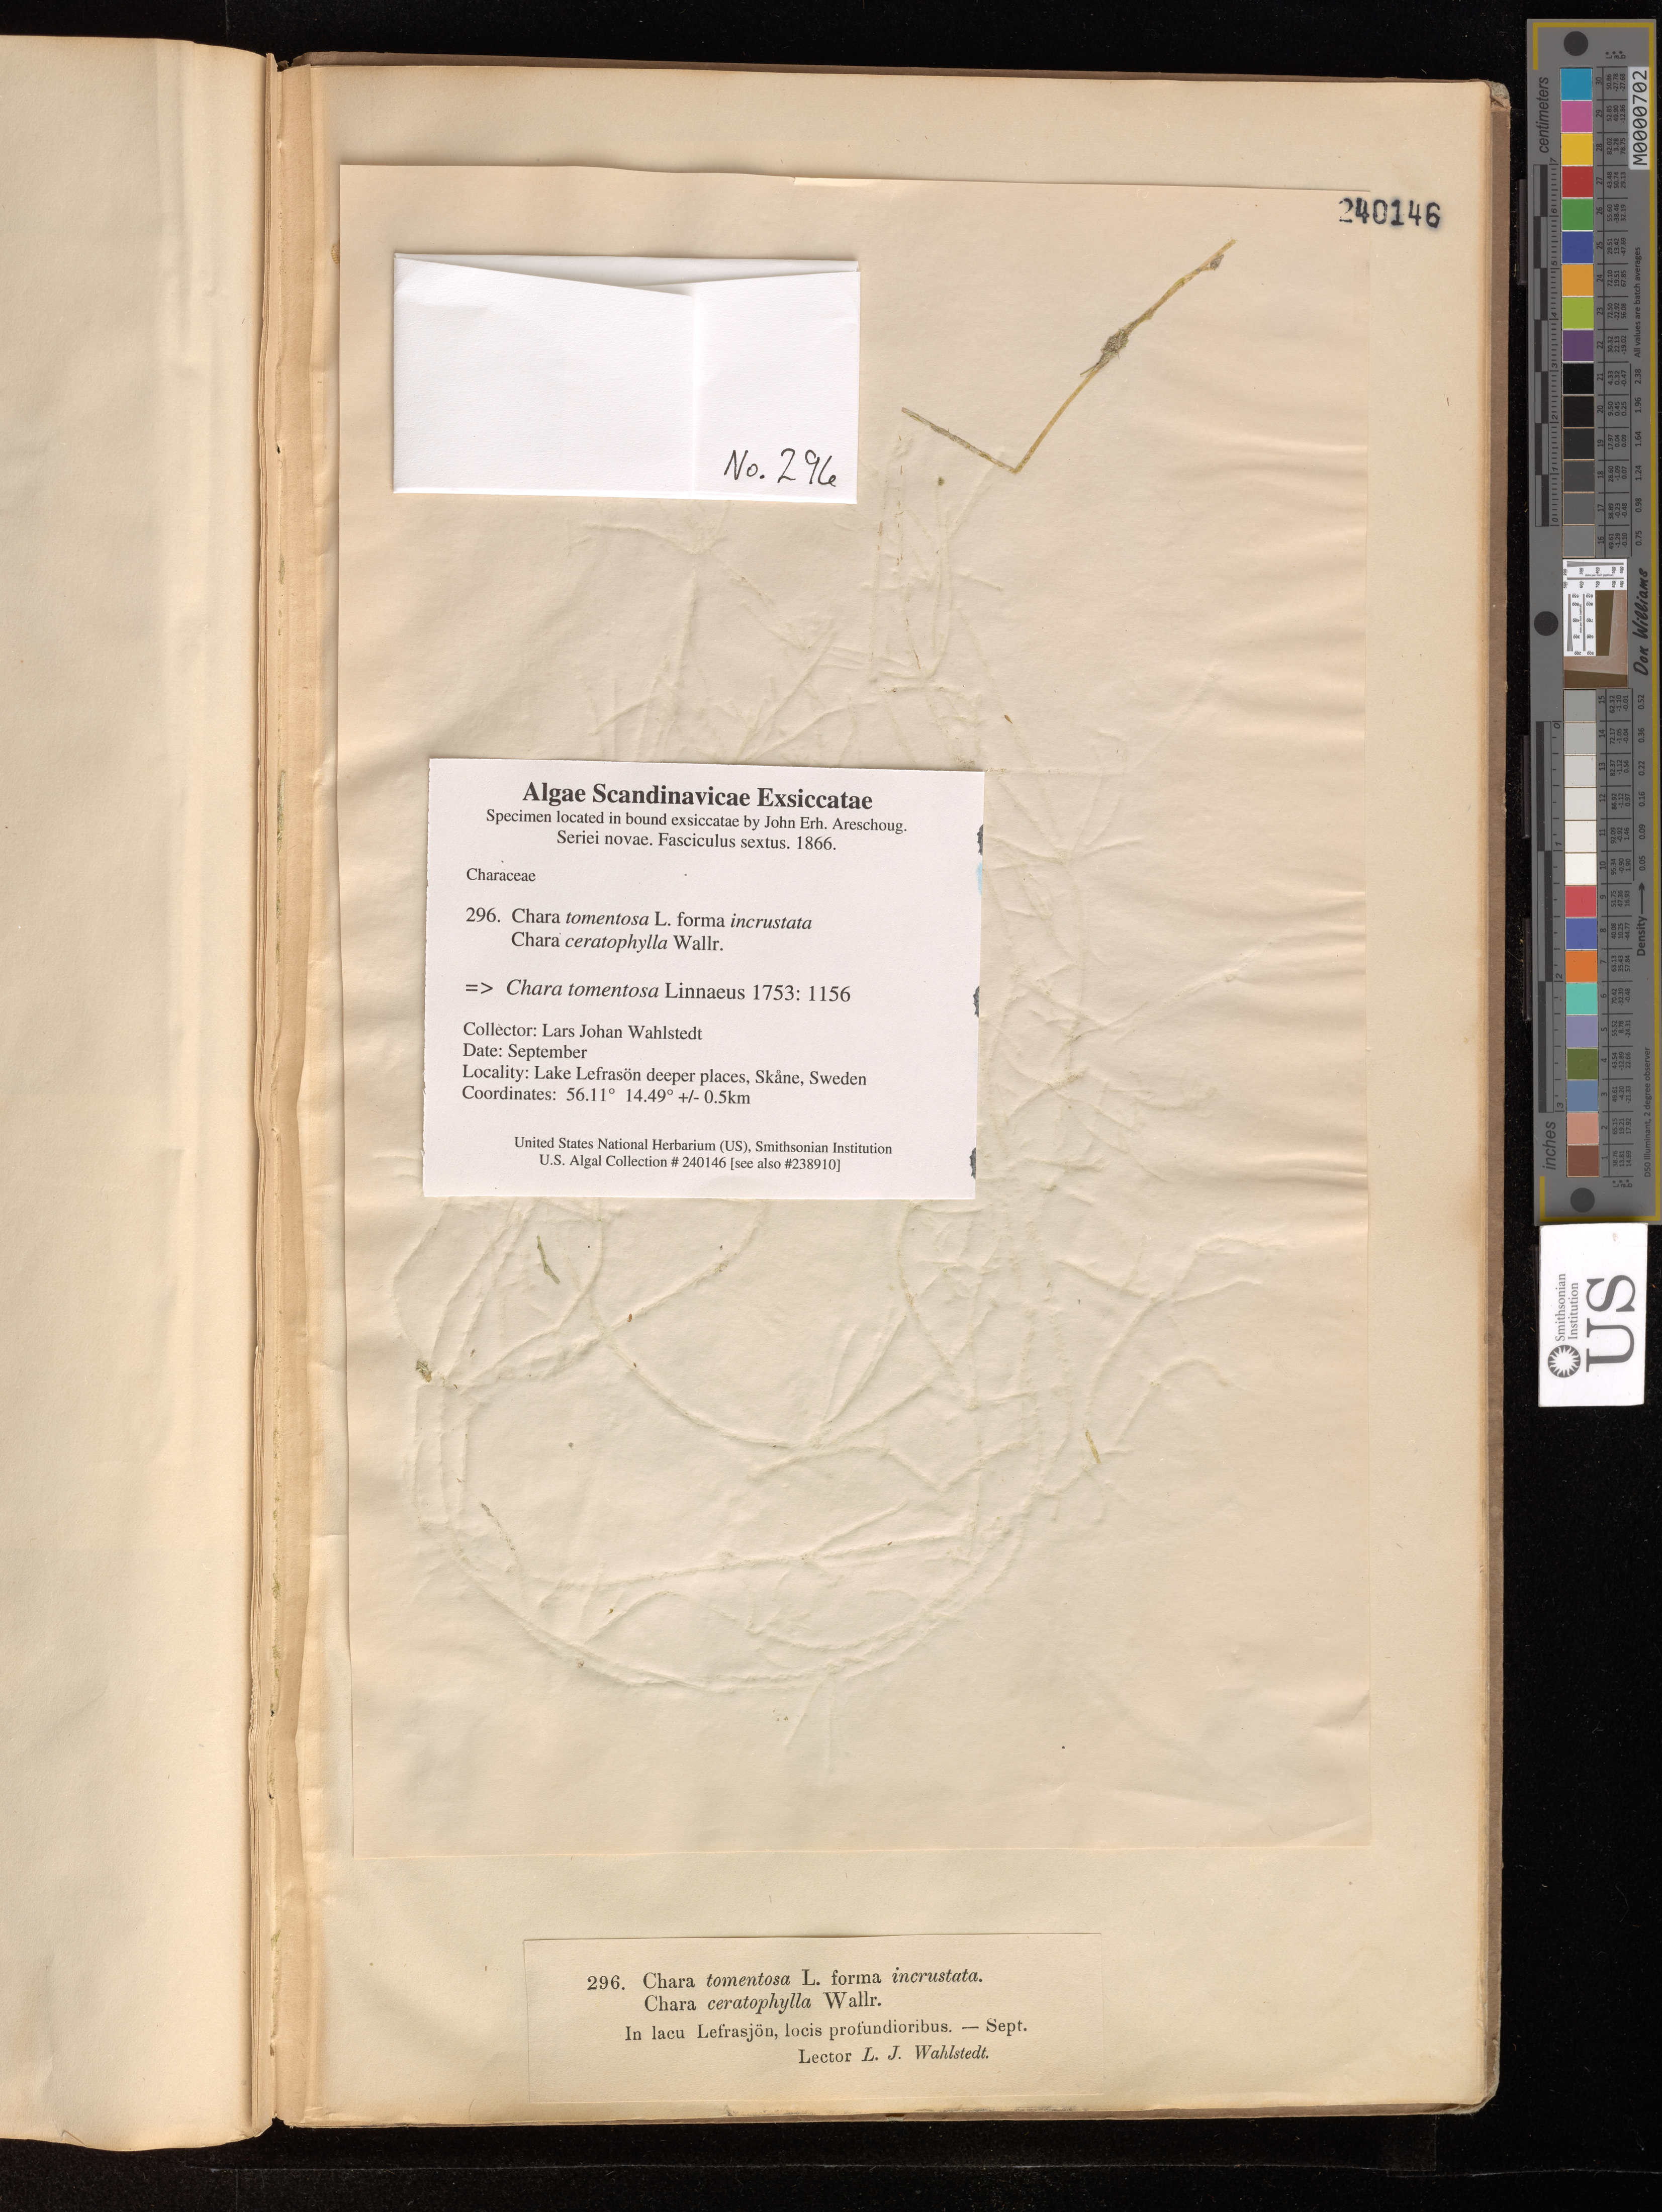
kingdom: Plantae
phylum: Charophyta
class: Charophyceae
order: Charales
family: Characeae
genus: Chara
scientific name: Chara tomentosa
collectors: L. J. Wahlstedt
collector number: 296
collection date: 1866-09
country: Sweden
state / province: Skåne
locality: Lake Lefrason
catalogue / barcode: US 240146